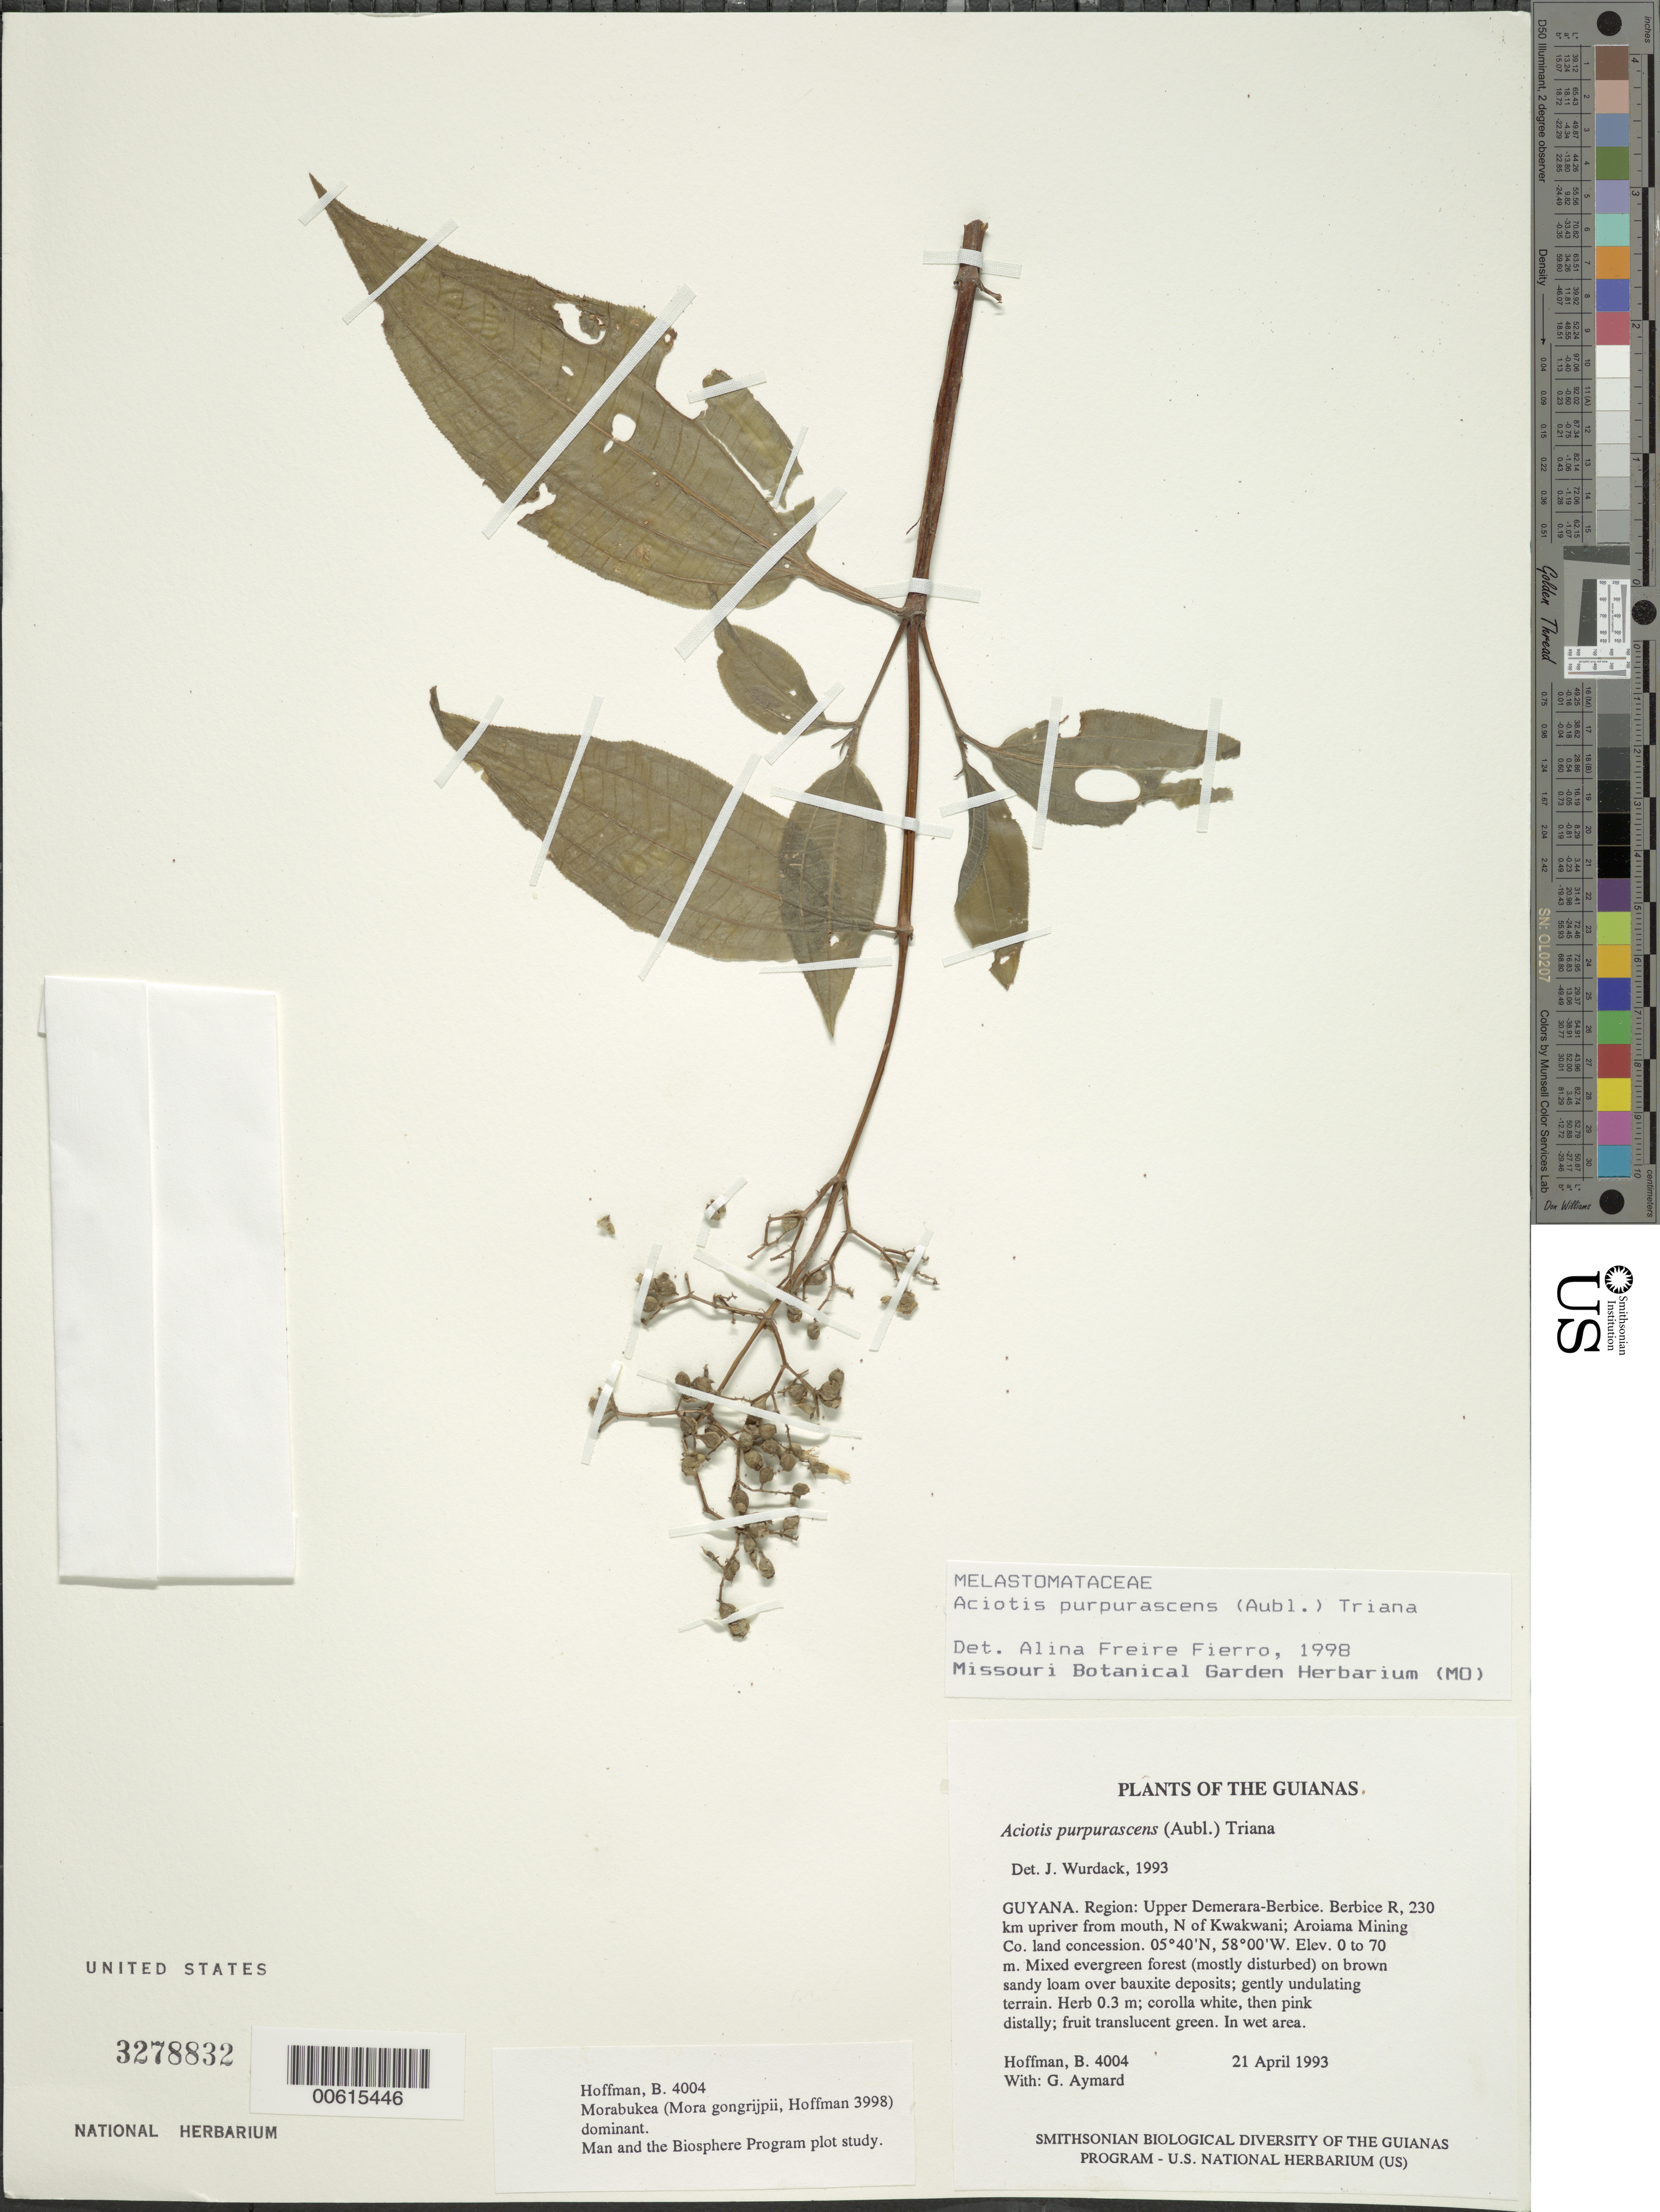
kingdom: Plantae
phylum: Tracheophyta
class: Magnoliopsida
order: Myrtales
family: Melastomataceae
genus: Aciotis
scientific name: Aciotis purpurascens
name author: (Aubl.) Triana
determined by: Freire-Fierro, A.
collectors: B. Hoffman & G. A. Aymard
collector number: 4004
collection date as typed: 21 April 1993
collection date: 1993-04-21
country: Guyana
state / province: U. Demerara-Berbice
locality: Berbice River, 230 km upriver from mouth, N of Kwakwani; Aroiama Mining Co. land concession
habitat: Mixed evergreen forest (mostly disturbed) on brown sandy loam over bauxite deposits; gently undulating terrain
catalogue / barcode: US 3278832